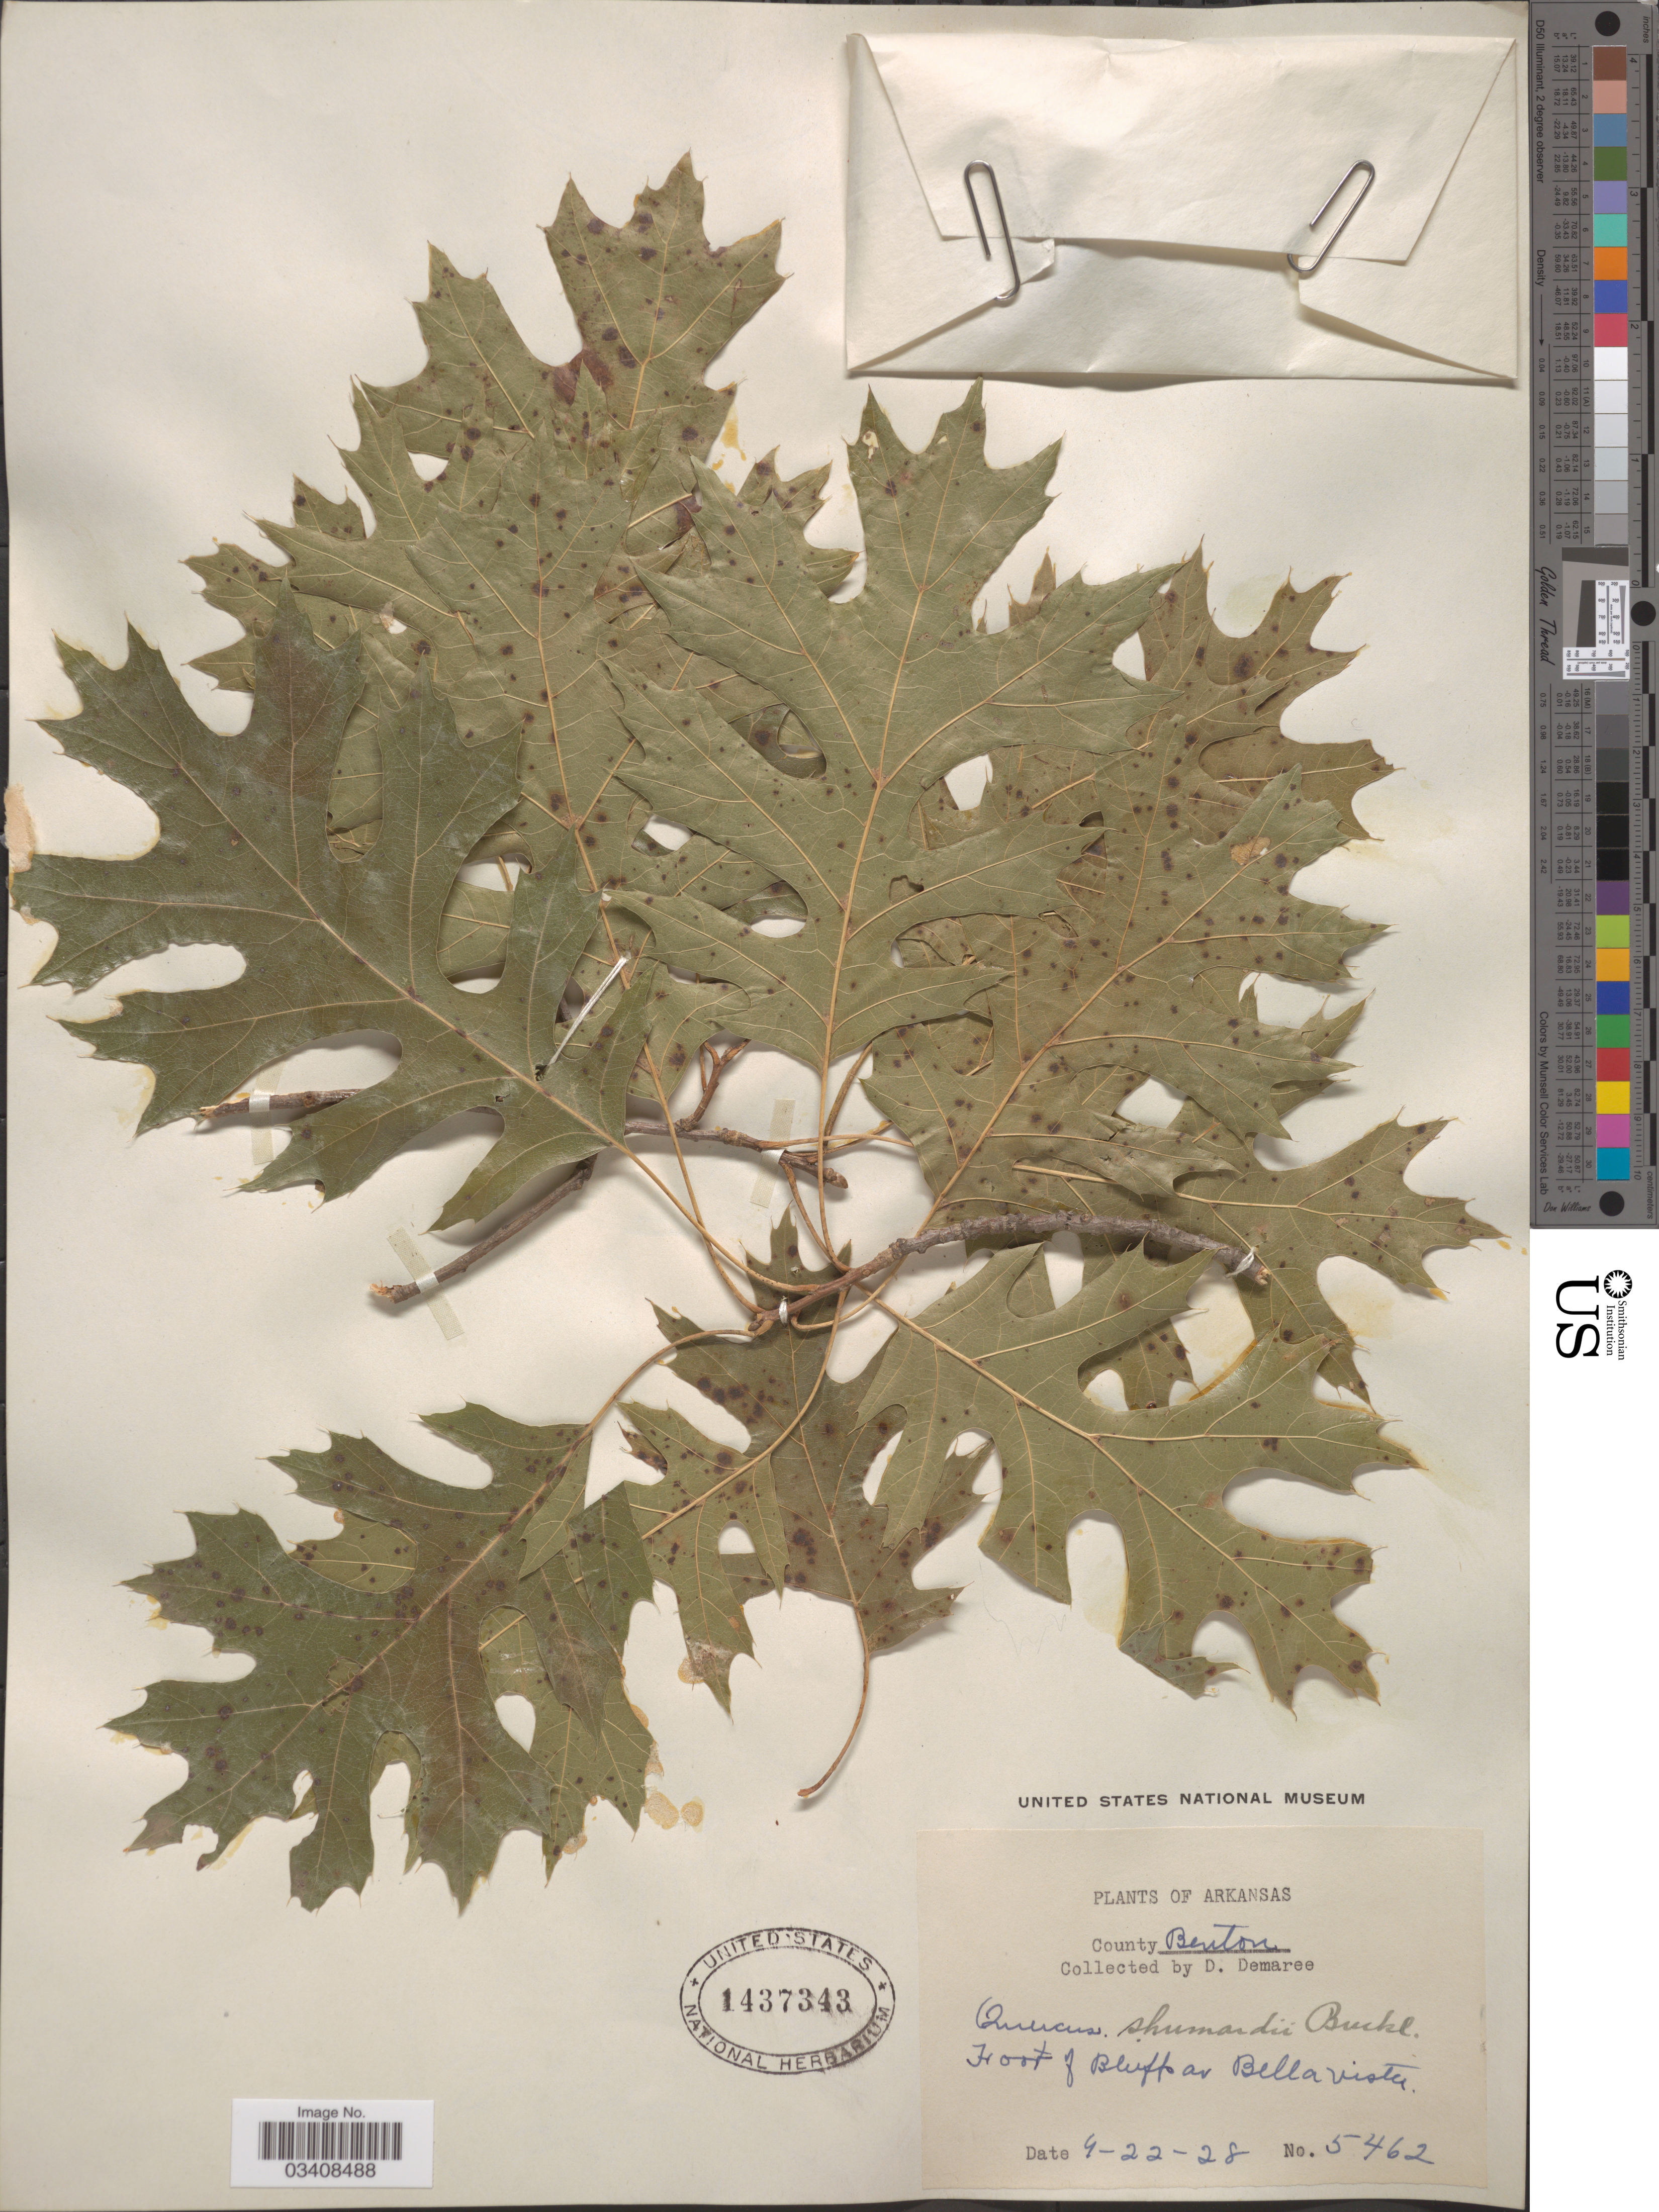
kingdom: Plantae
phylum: Tracheophyta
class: Magnoliopsida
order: Fagales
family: Fagaceae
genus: Quercus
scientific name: Quercus shumardii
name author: Buckley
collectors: D. Demaree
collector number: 5462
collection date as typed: Transcribed d/m/y: 22/4/28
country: United States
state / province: Arkansas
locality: County Benton. Foot of Bluffs at Bella Vista.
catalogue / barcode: US 1437343